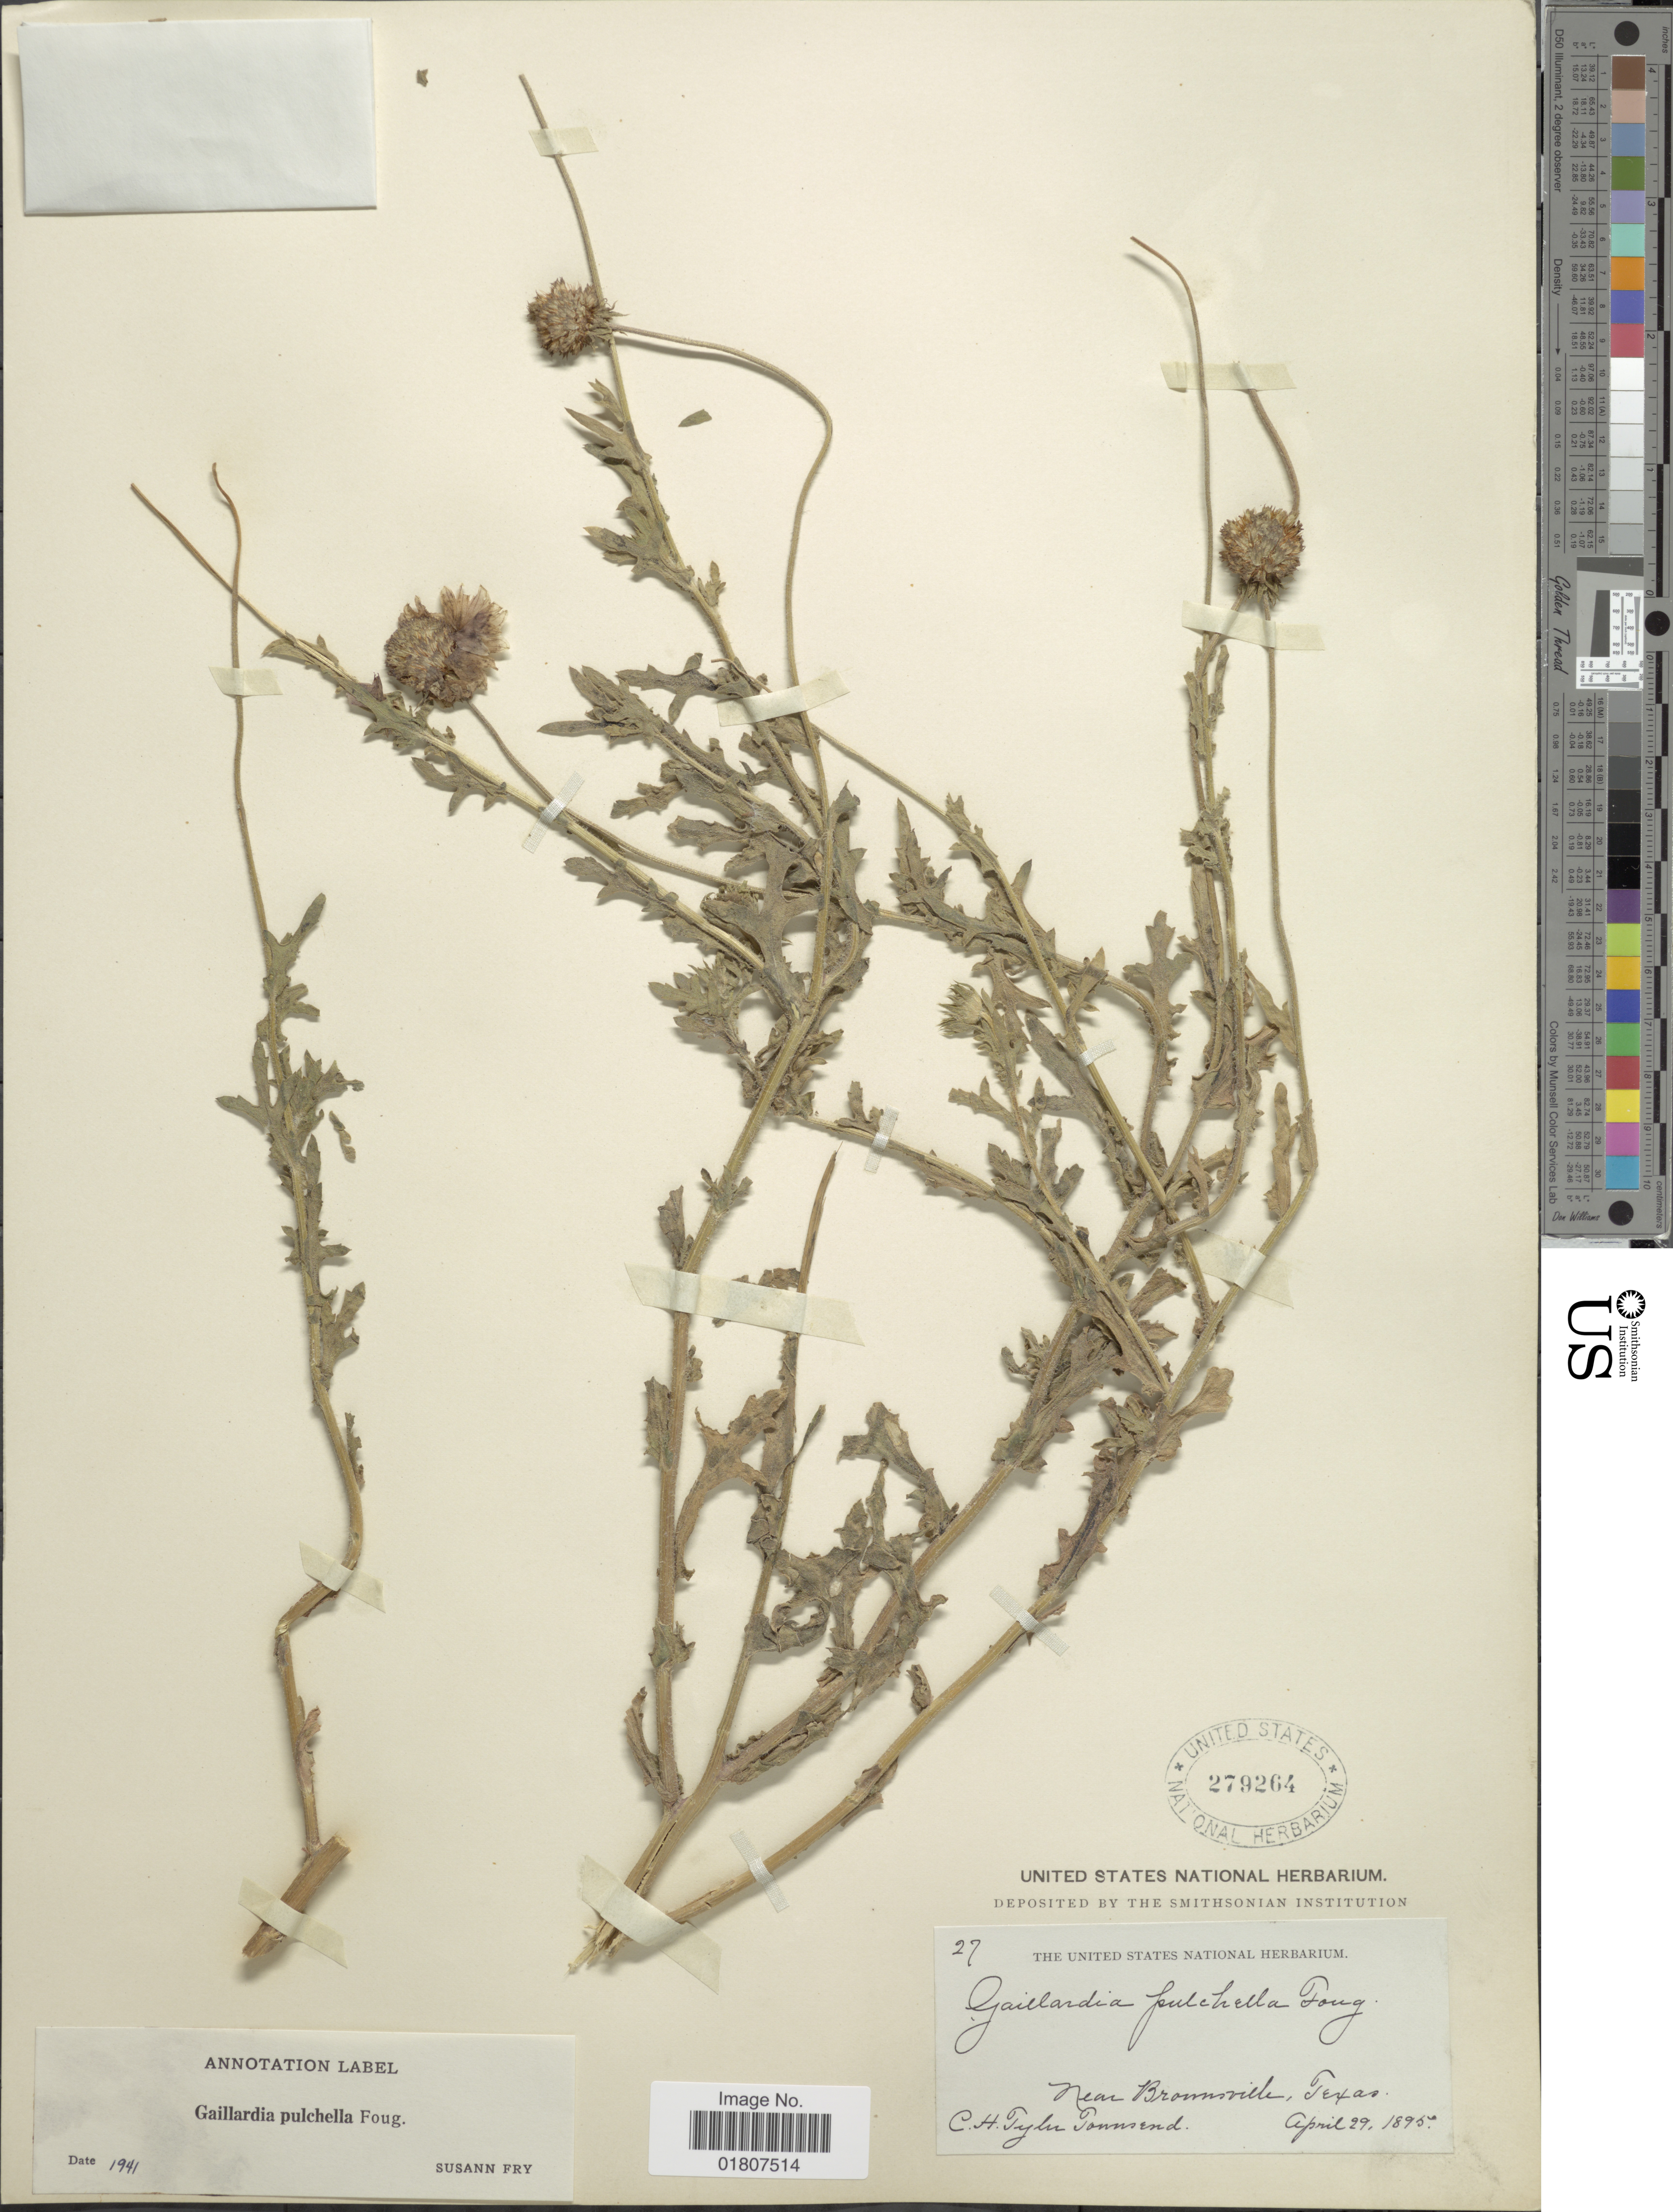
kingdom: Plantae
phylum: Tracheophyta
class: Magnoliopsida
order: Asterales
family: Asteraceae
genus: Gaillardia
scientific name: Gaillardia pulchella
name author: Foug.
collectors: C. H. T. Townsend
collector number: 27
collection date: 1895-04-29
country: United States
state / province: Texas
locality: Near Bownsville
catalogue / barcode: US 279264